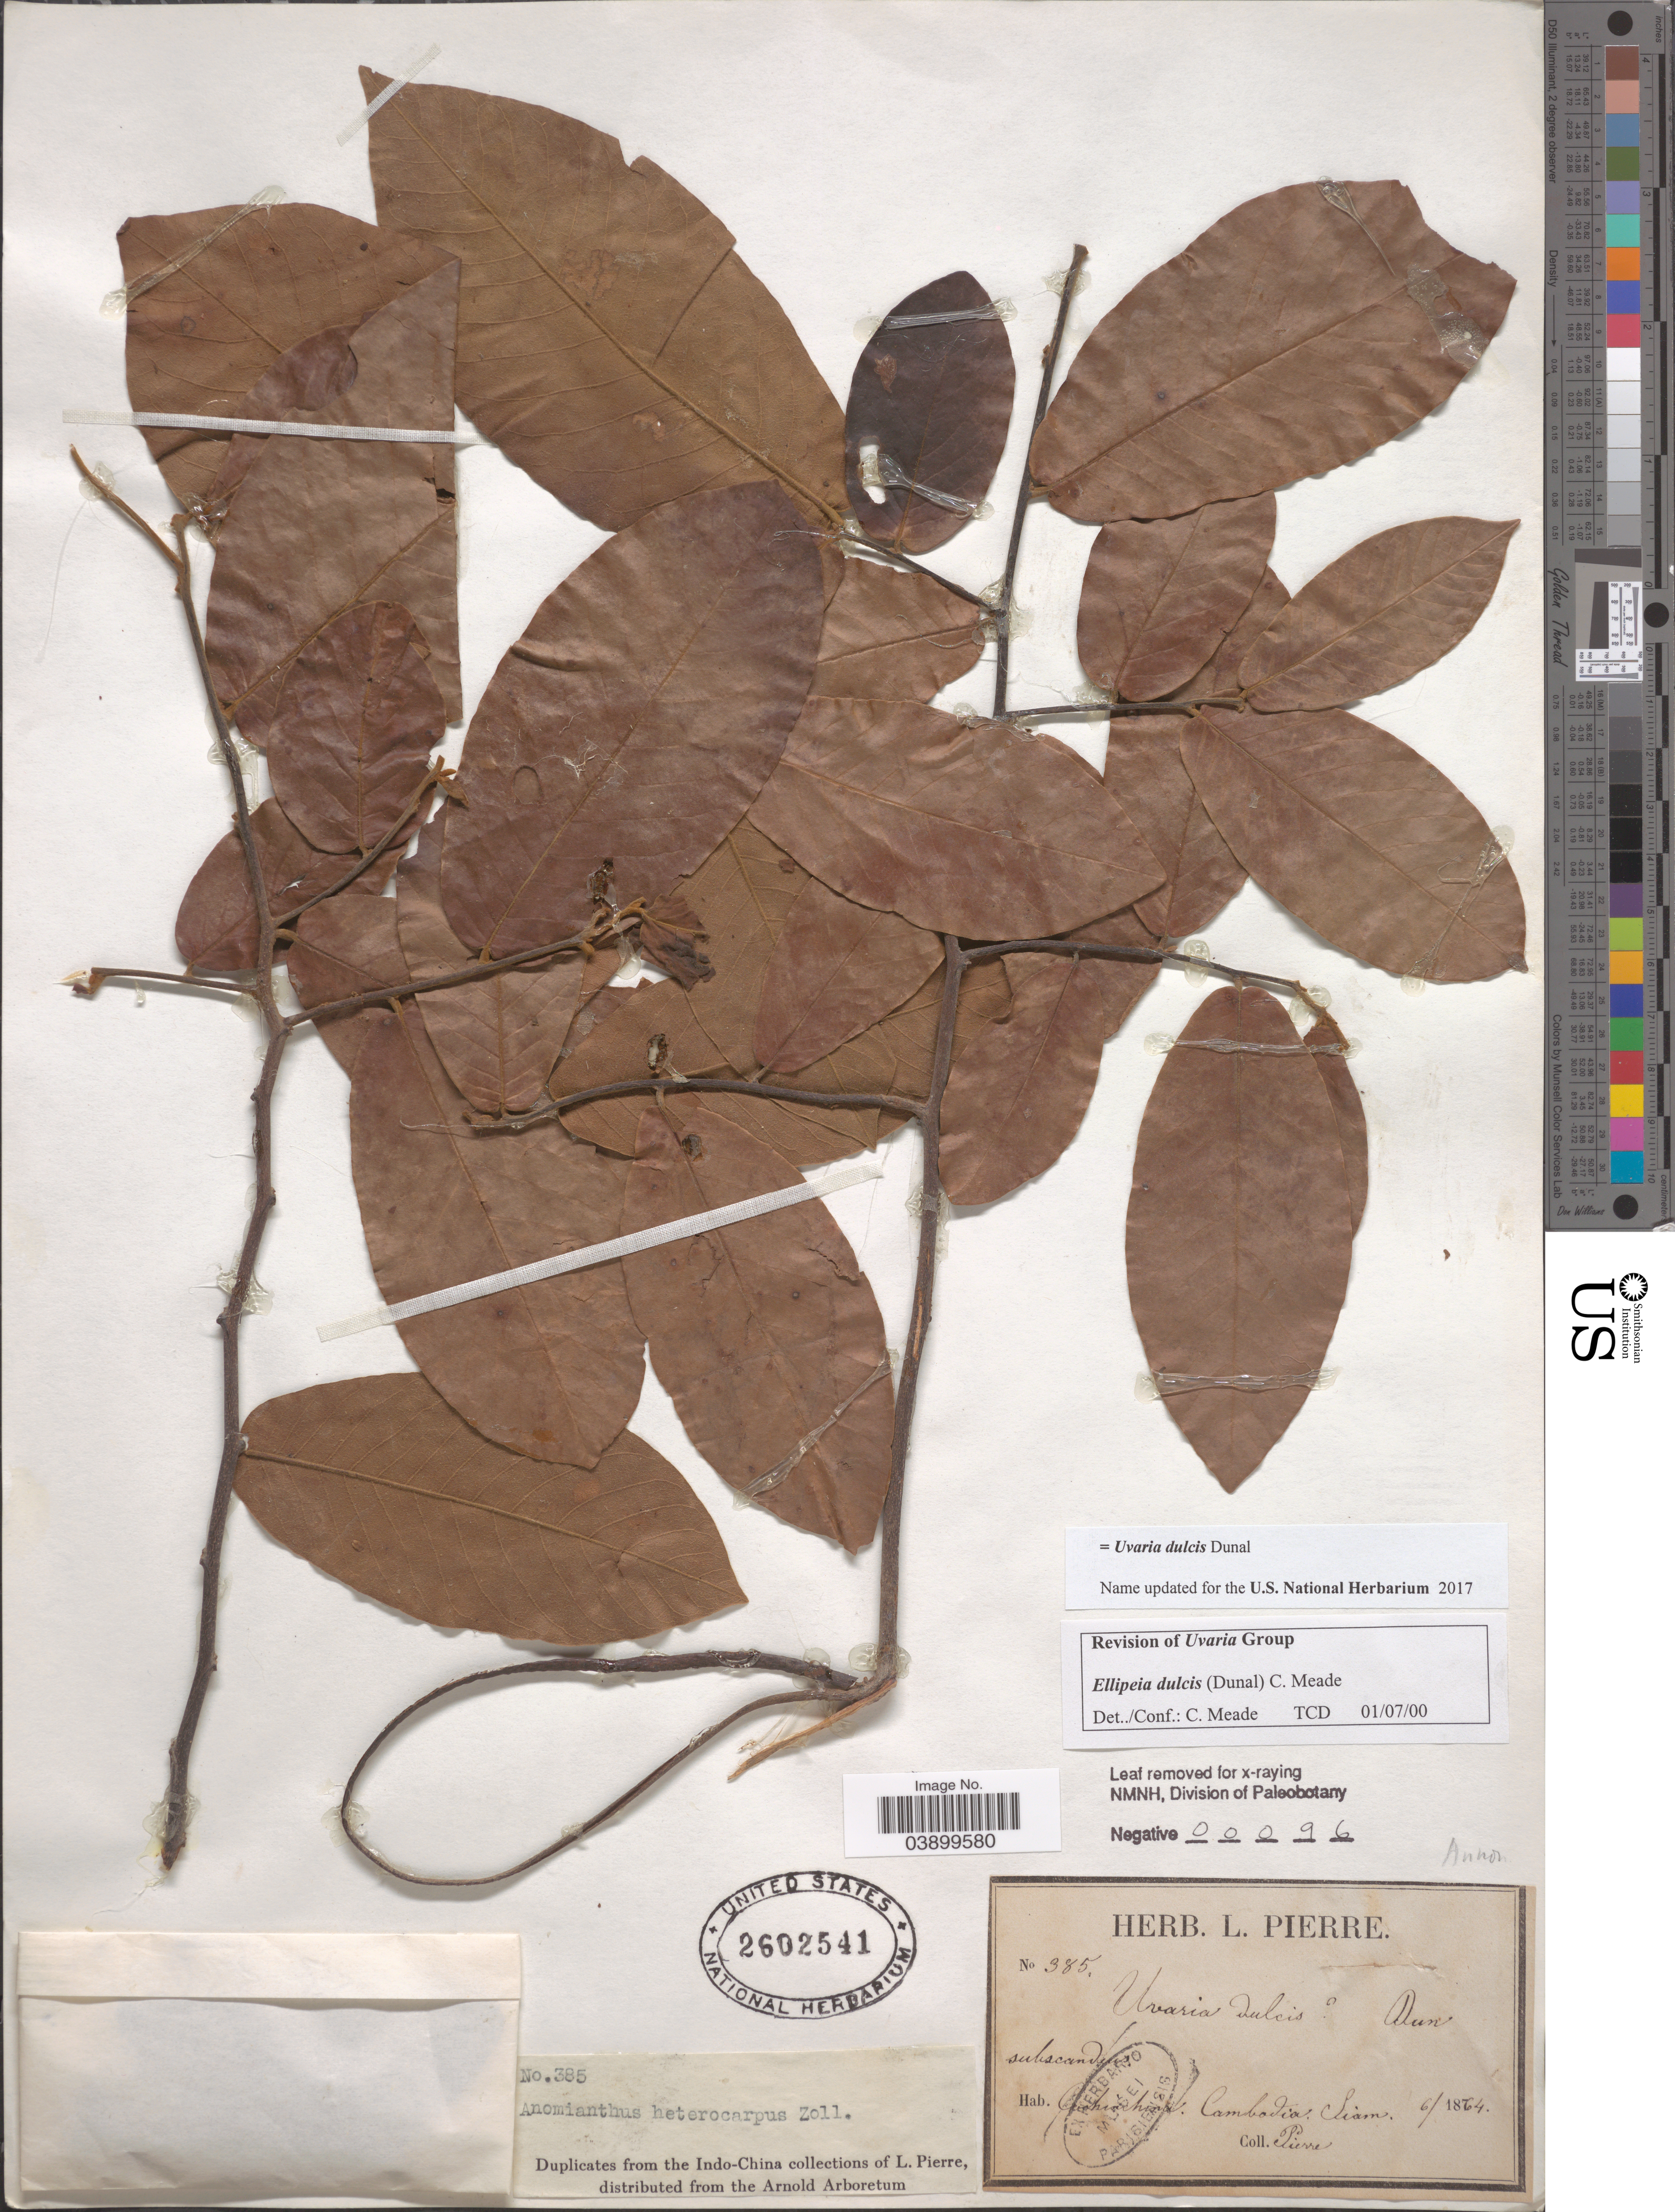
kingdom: Plantae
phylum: Tracheophyta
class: Magnoliopsida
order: Magnoliales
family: Annonaceae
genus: Uvaria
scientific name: Uvaria dulcis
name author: Dunal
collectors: L. Pierre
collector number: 385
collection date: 1864-06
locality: Cochinchina. Cambodia. Siam.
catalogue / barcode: US 2602541